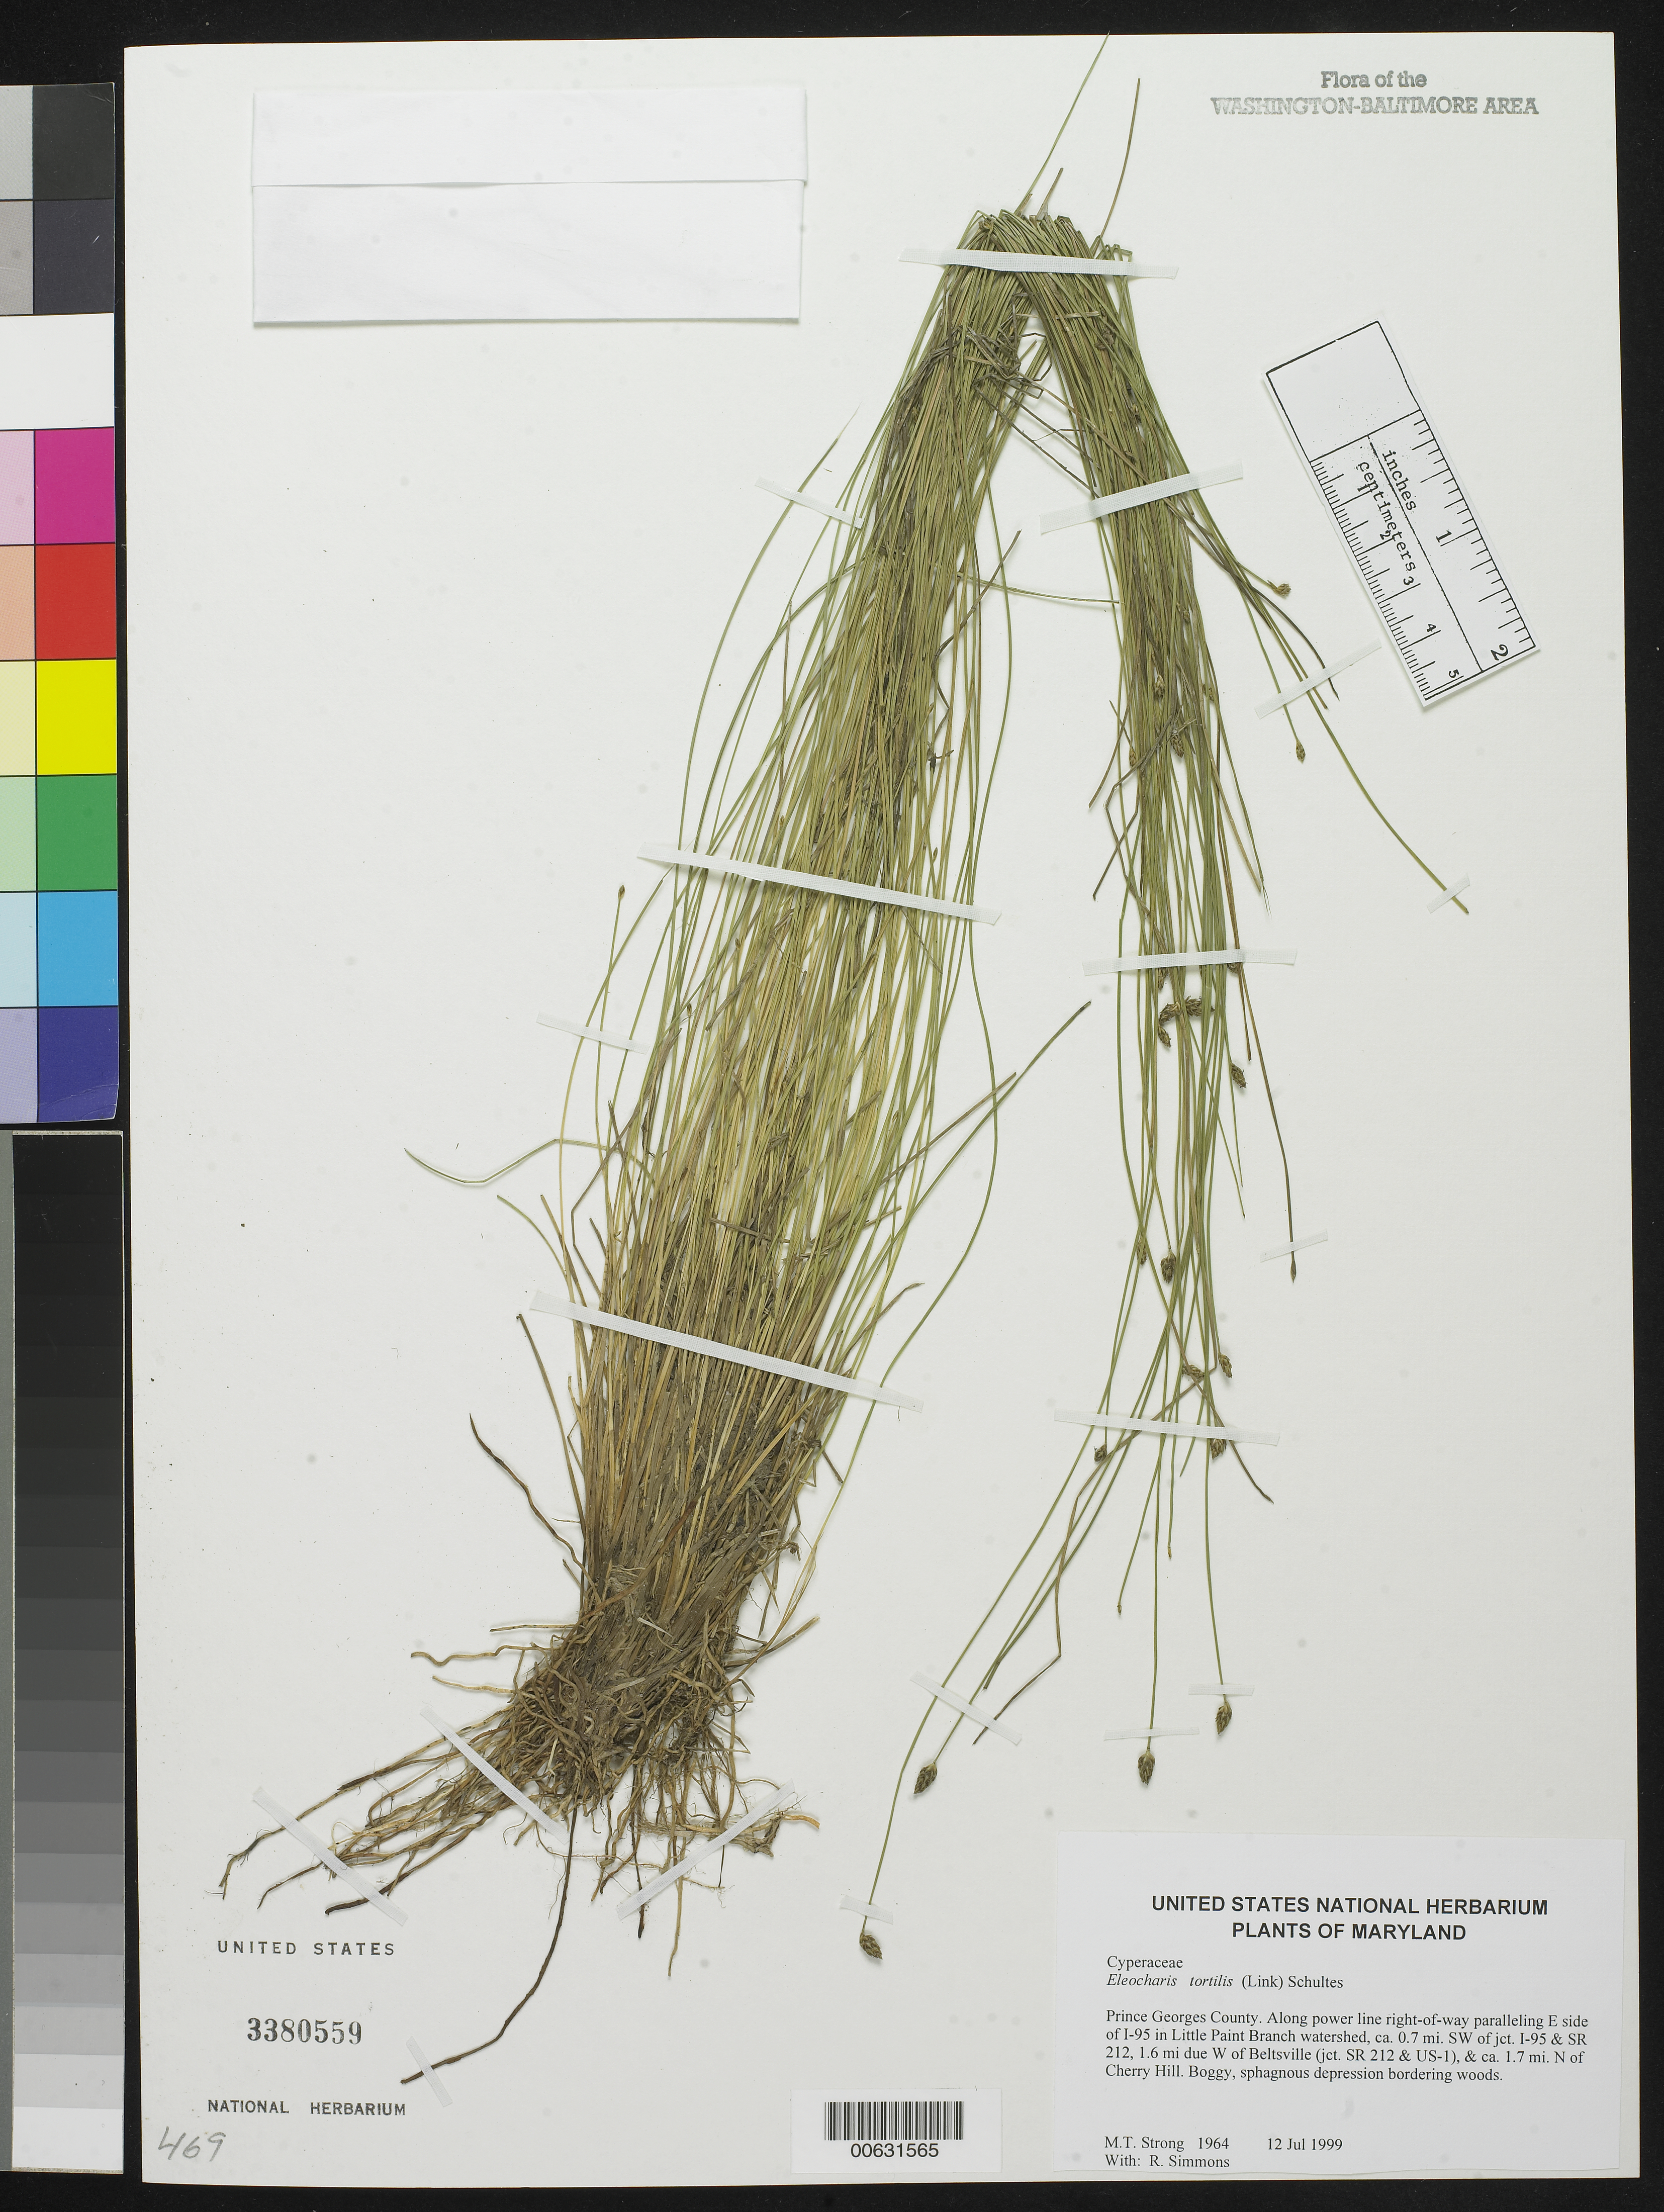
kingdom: Plantae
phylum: Tracheophyta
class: Liliopsida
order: Poales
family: Cyperaceae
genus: Eleocharis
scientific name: Eleocharis tortilis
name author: (Link) Schult.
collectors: M. T. Strong & R. Simmons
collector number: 1964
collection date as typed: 12 Jul 1999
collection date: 1999-07-12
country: United States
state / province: Maryland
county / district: Prince George's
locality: Along power line right-of-way paralleling E side of I-95 in Little Paint Branch watershed, ca. 0.7 mi. SW of jct. I-95 & SR 212, 1.6 mi due W of Beltsville (jct. SR 212 & US-1), & ca. 1.7 mi. N of Cherry Hill.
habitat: Boggy, sphagnous depression bordering woods.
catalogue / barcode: US 3380559